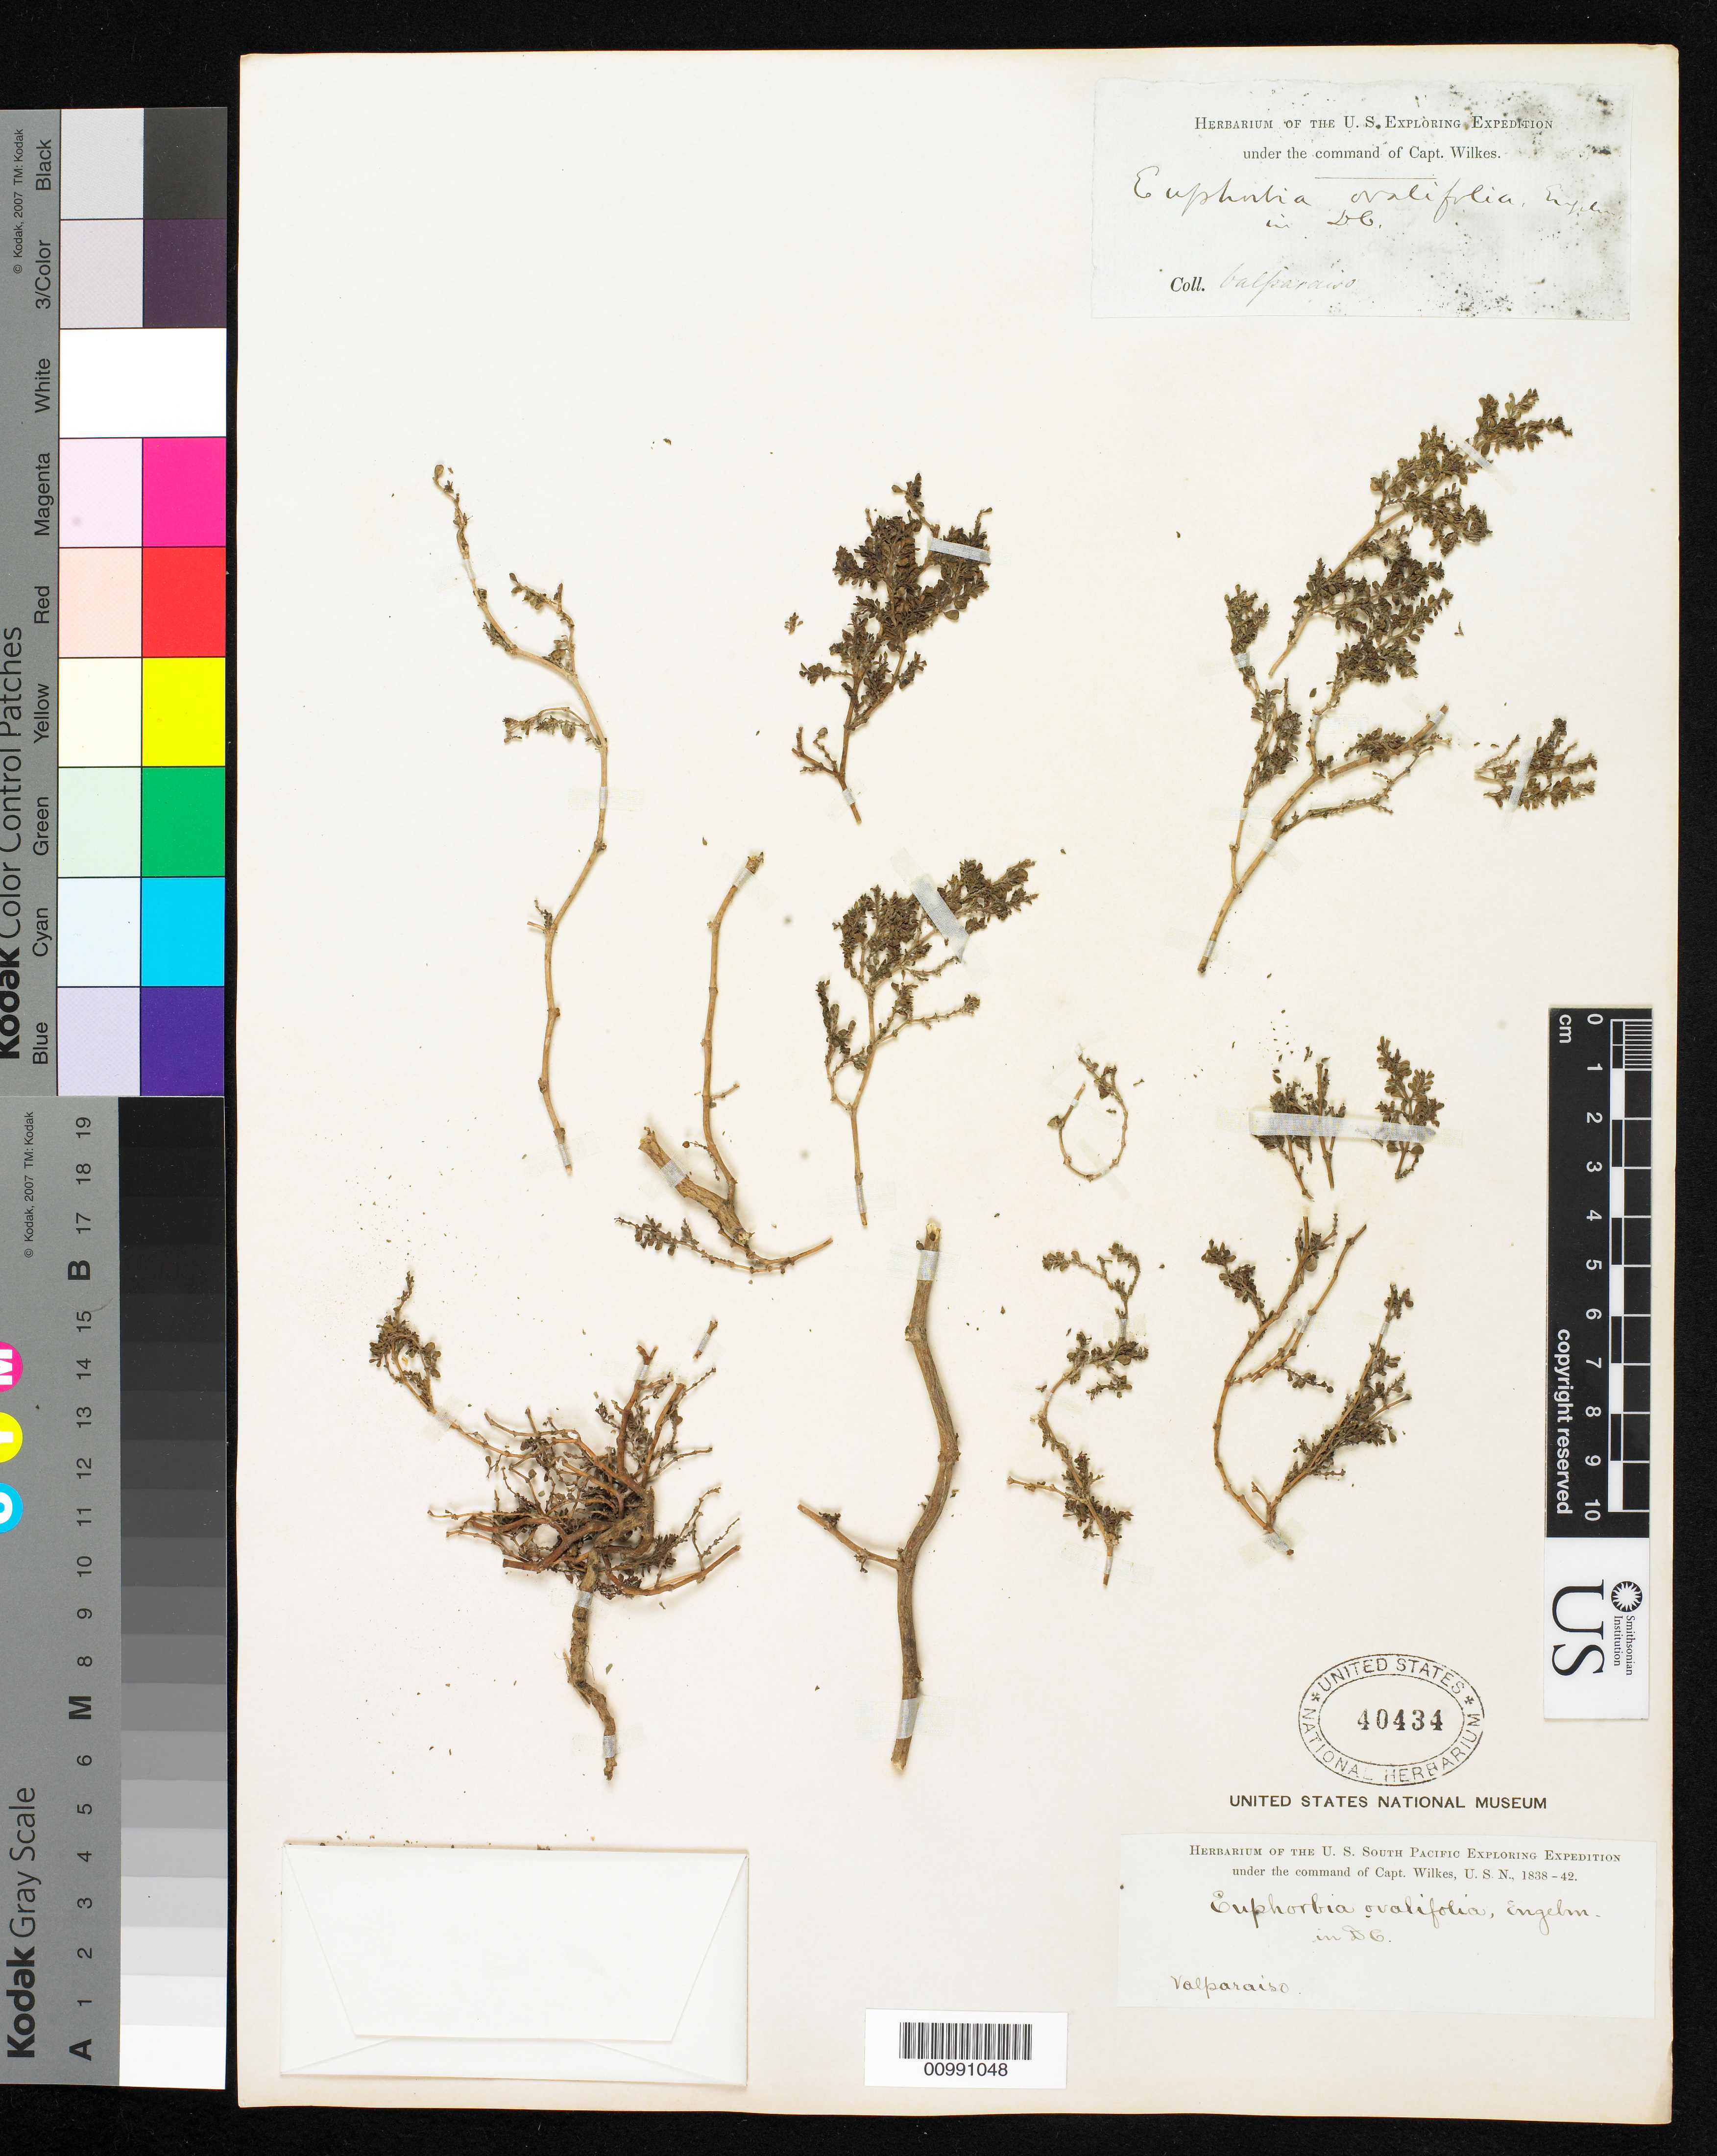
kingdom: Plantae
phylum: Tracheophyta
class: Magnoliopsida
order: Malpighiales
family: Euphorbiaceae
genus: Euphorbia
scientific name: Euphorbia klotzschii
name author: Oudejans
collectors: Wilkes Explor. Exped.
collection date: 1838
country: Chile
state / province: Valparaíso (V)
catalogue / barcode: US 40434